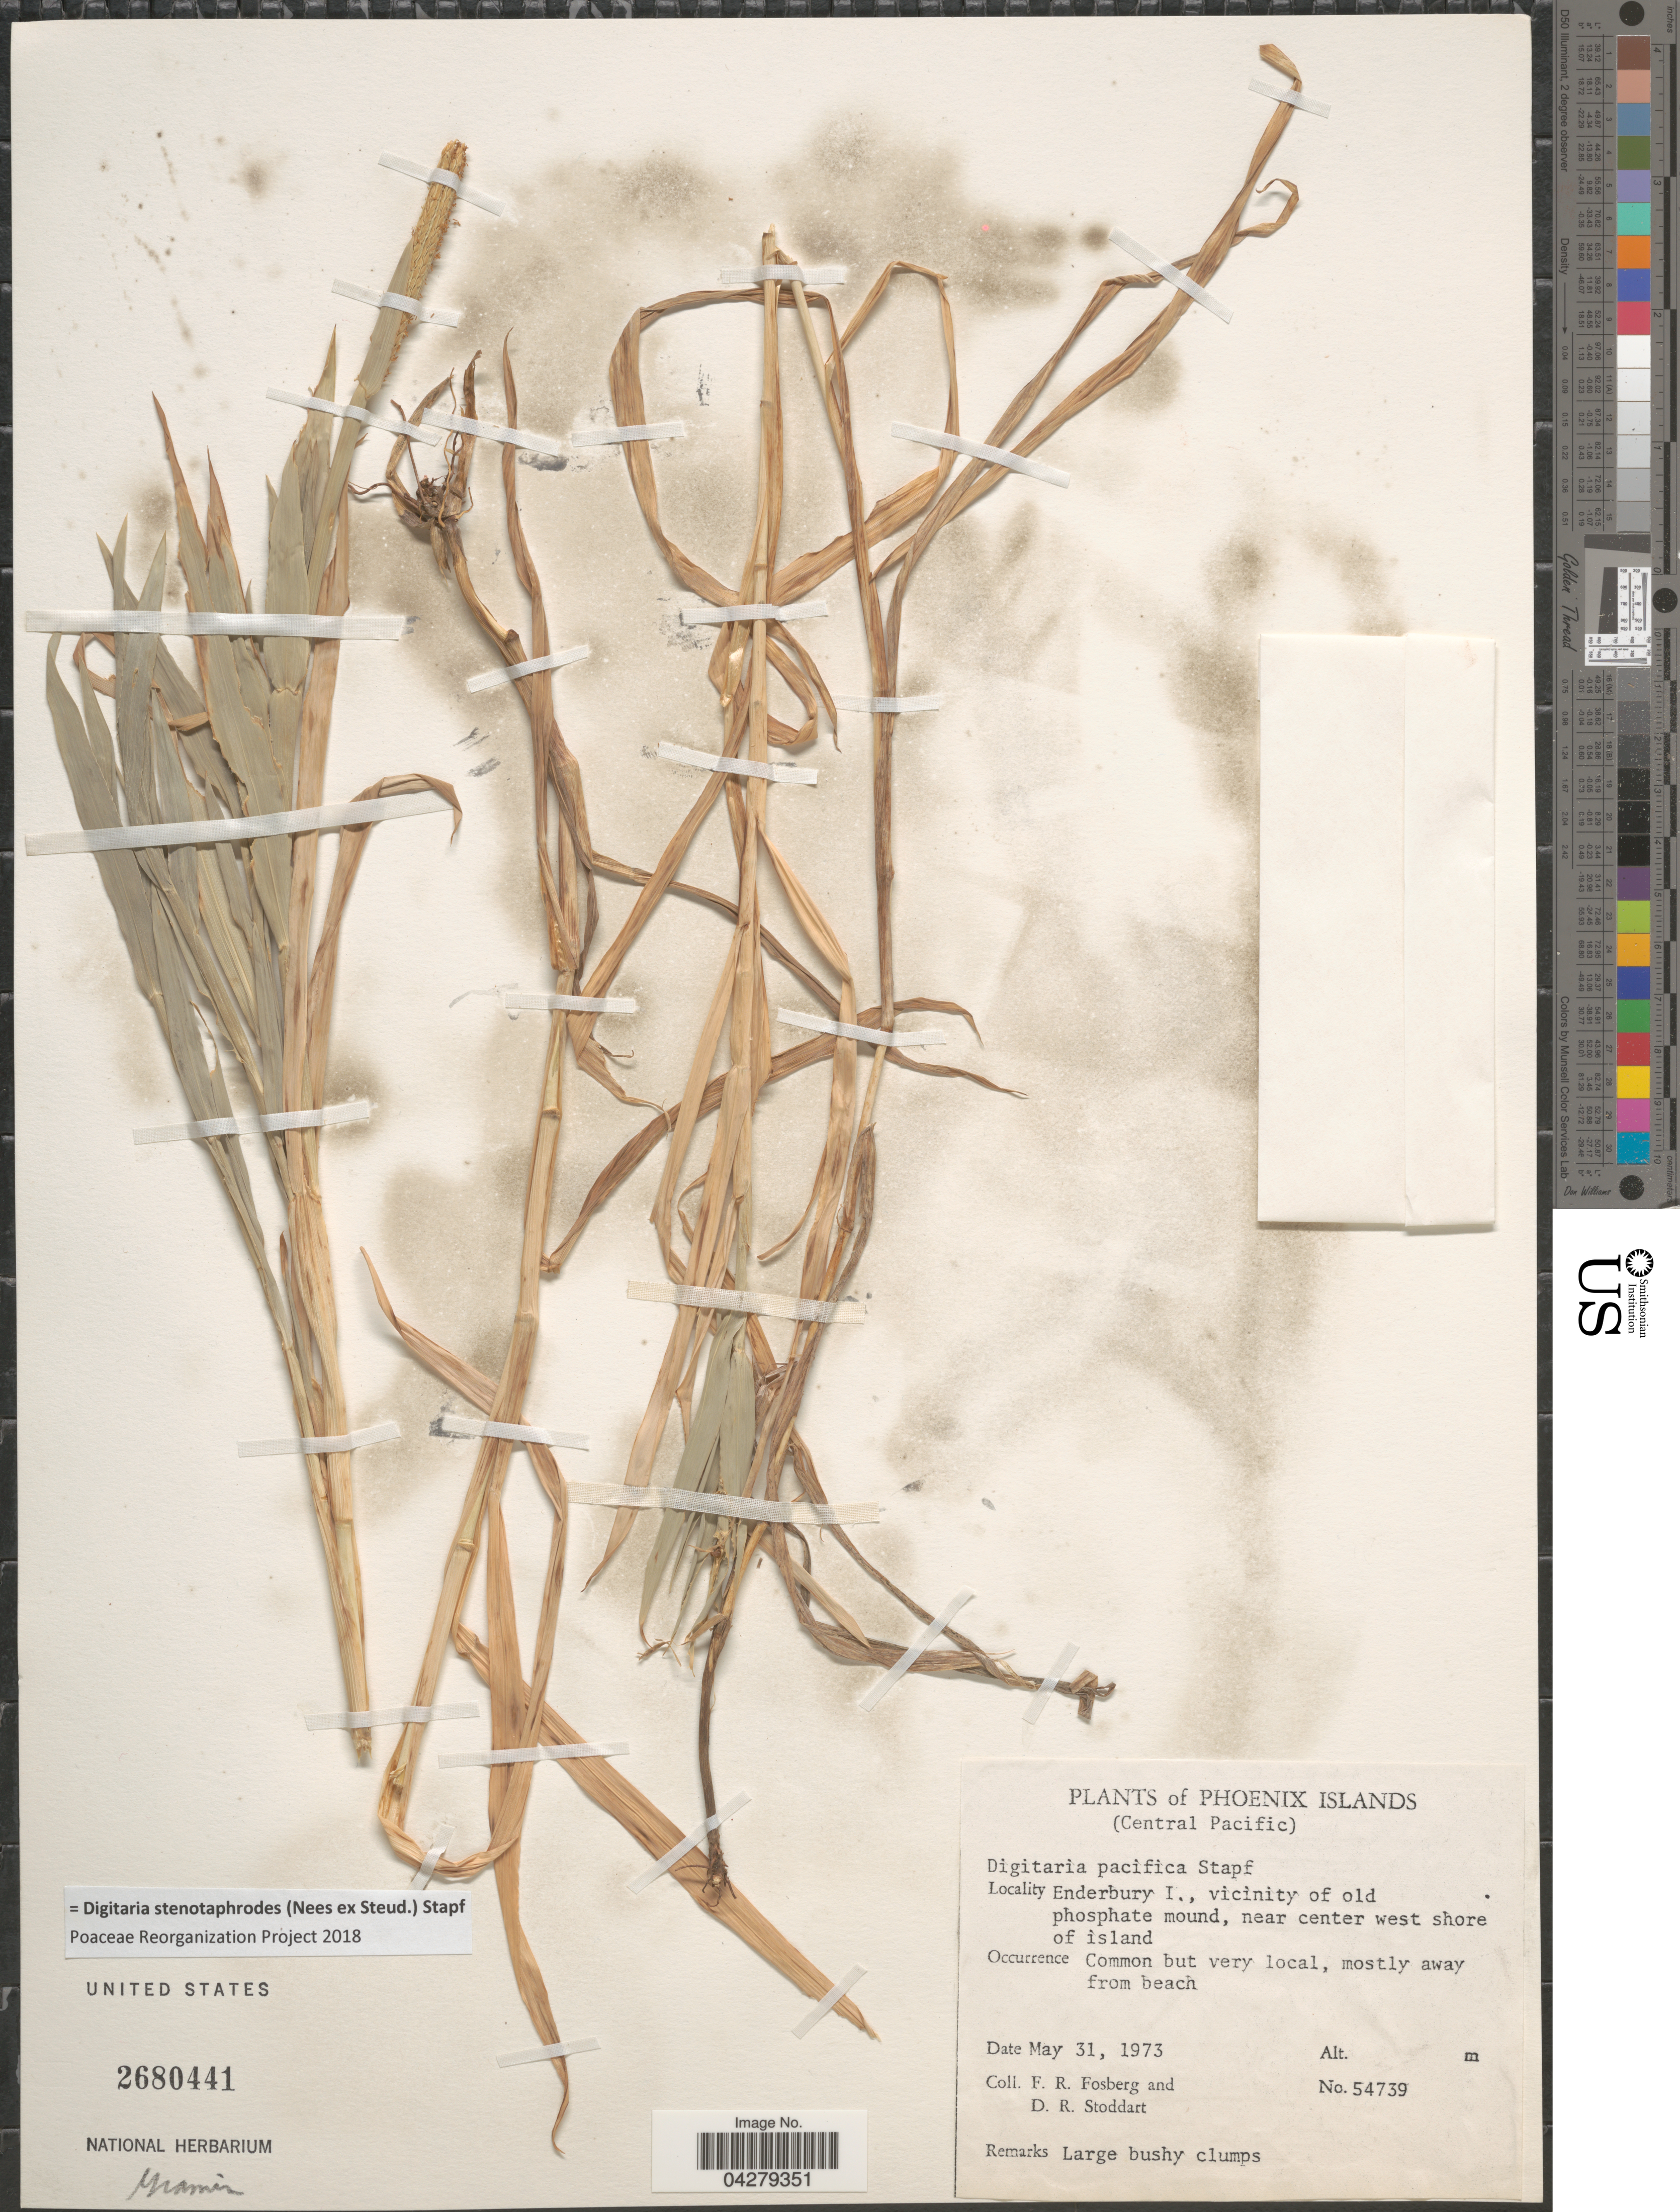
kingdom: Plantae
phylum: Tracheophyta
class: Liliopsida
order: Poales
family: Poaceae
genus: Digitaria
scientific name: Digitaria stenotaphrodes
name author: (Steud.) Stapf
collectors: F. R. Fosberg & D. R. Stoddart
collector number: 54739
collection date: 1973-05-31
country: Kiribati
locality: Phoenix Islands (Central Pacific). Enderbury I., vicinity of old phosphate mound, near center west shore of island.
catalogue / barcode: US 2680441